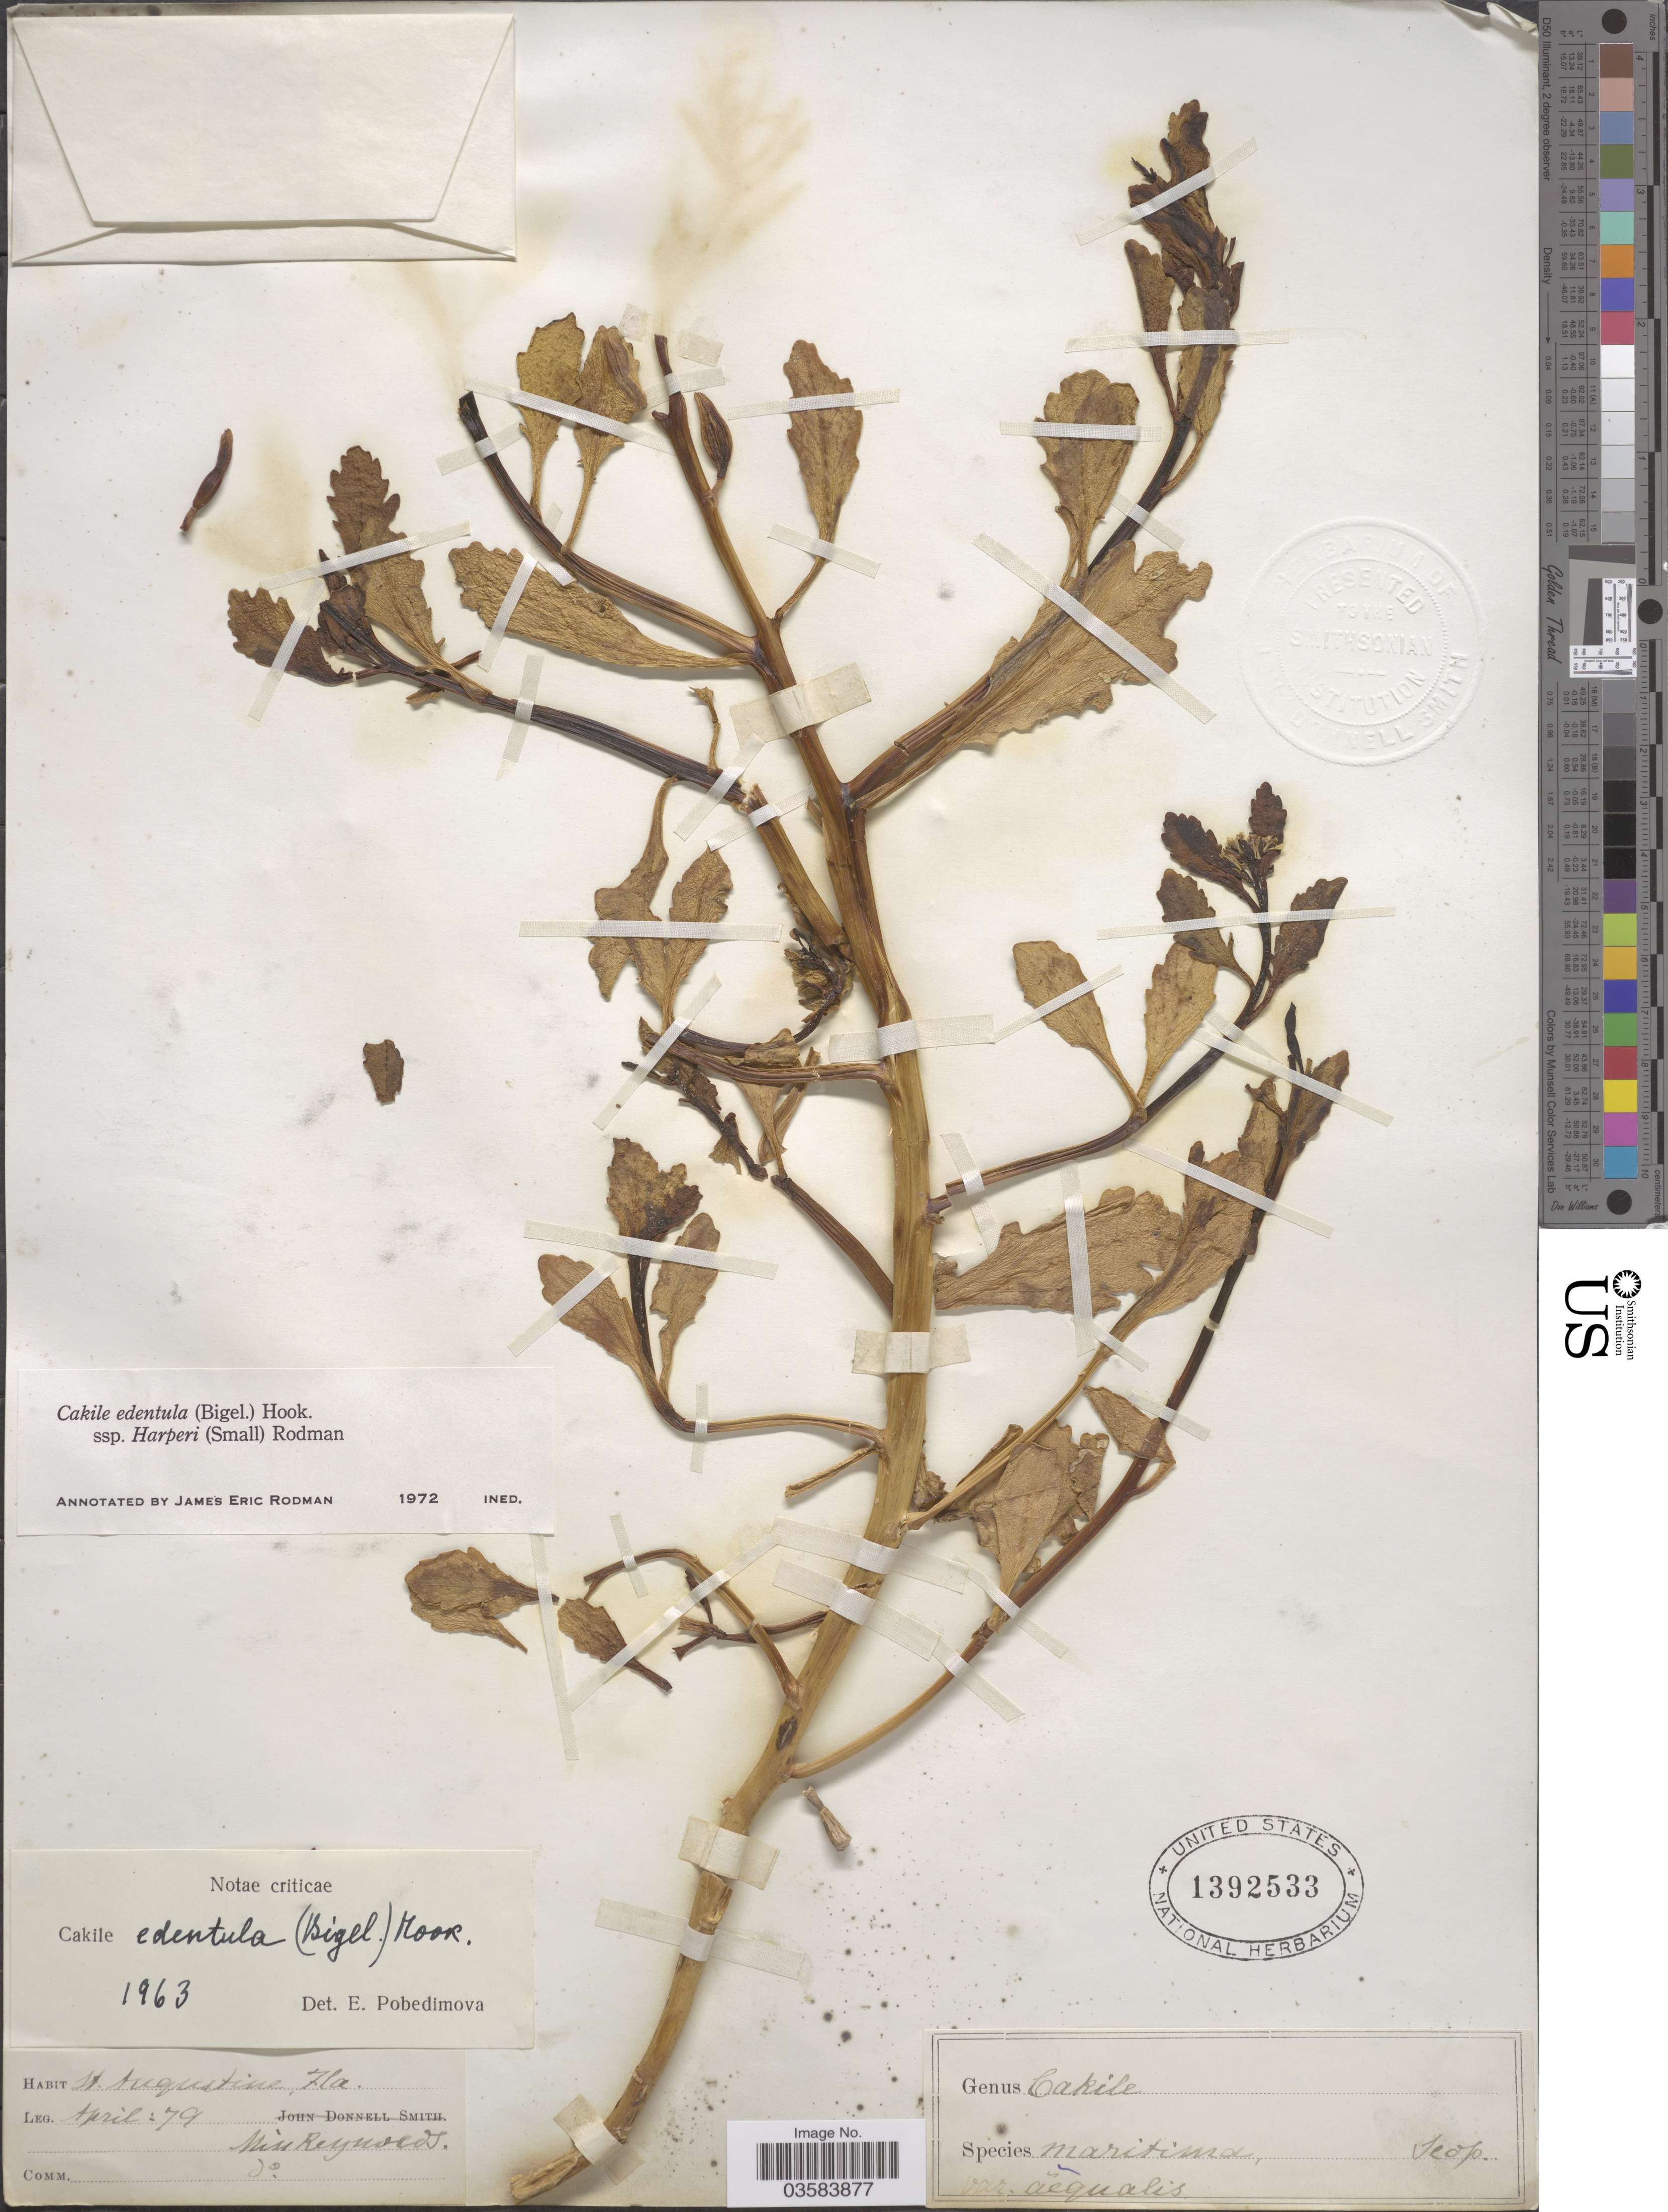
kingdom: Plantae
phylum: Tracheophyta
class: Magnoliopsida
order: Brassicales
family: Brassicaceae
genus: Cakile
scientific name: Cakile edentula subsp. harperi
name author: (Small) Rodman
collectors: Miss Reynolds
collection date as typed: Transcribed d/m/y: /4/79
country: United States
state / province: Florida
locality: St. Augustine.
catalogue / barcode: US 1392533